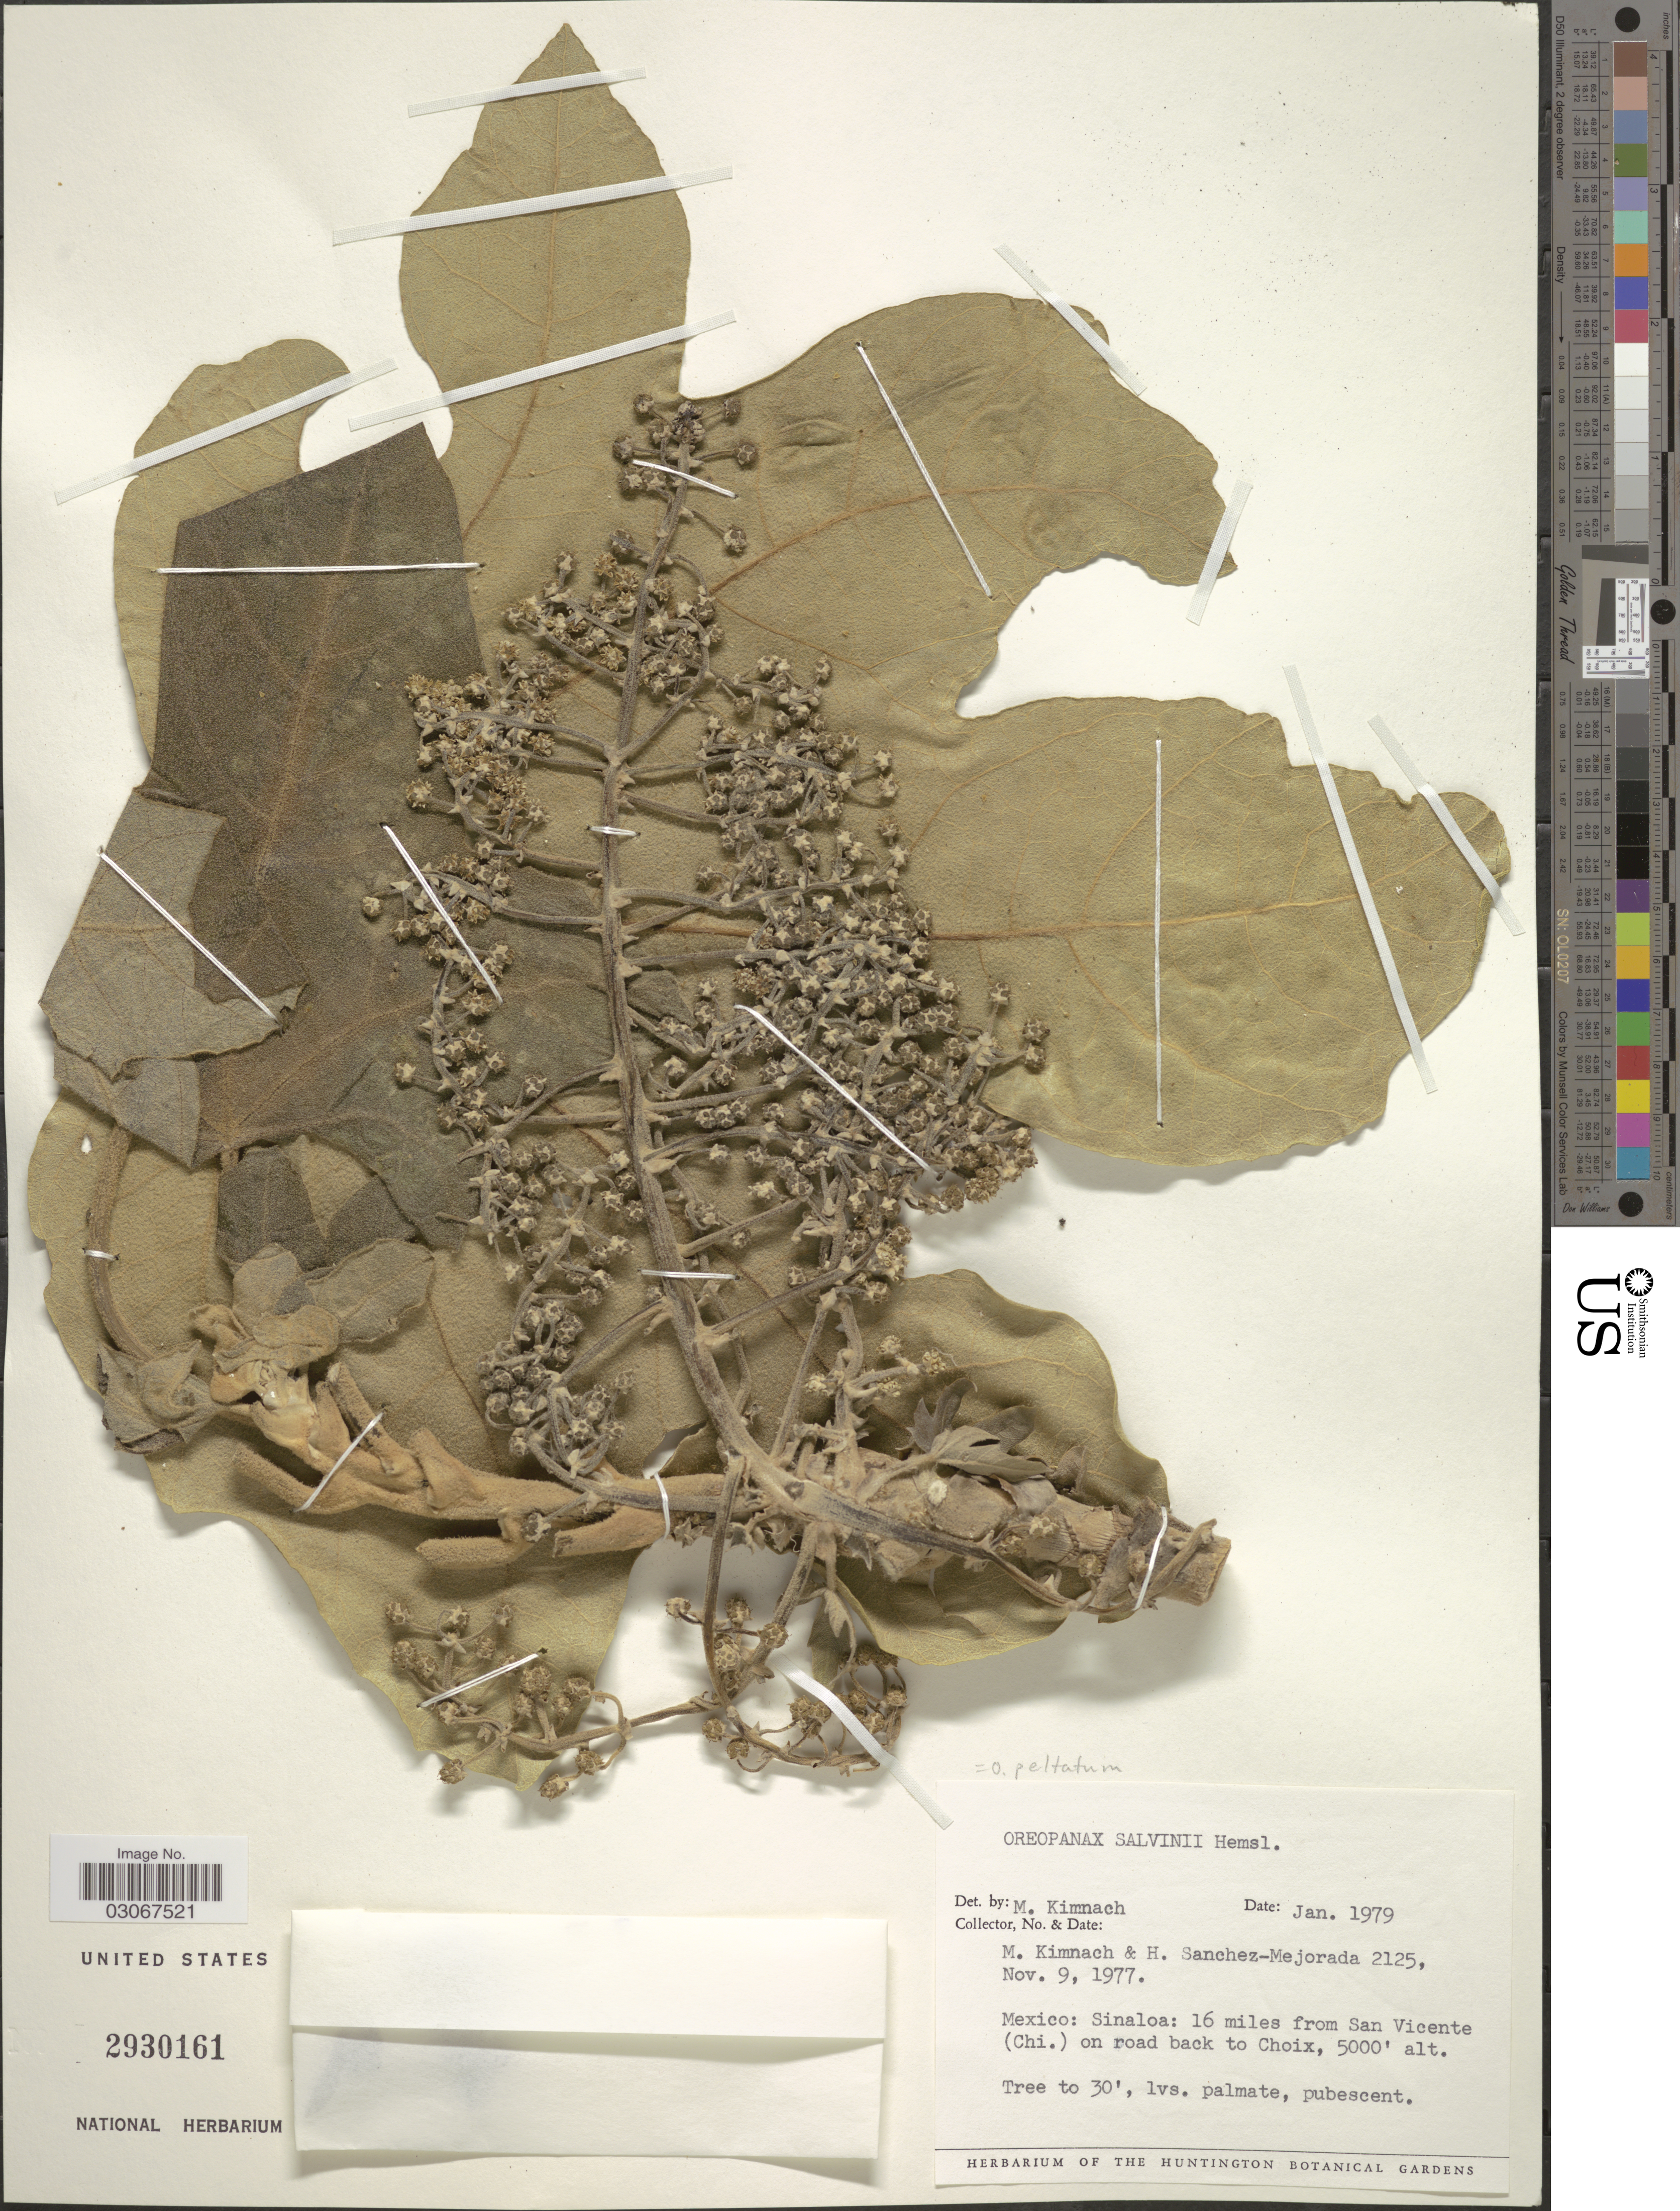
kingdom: Plantae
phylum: Tracheophyta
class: Magnoliopsida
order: Apiales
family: Araliaceae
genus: Oreopanax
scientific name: Oreopanax peltatus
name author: Linden ex Regel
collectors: M. W. Kimnach & H. Sánchez-Mejorada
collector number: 2125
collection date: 1977-11-09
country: Mexico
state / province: Sinaloa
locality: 16 miles from San Vicente (Chi.) on road back to Choix.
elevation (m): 1524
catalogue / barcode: US 2930161